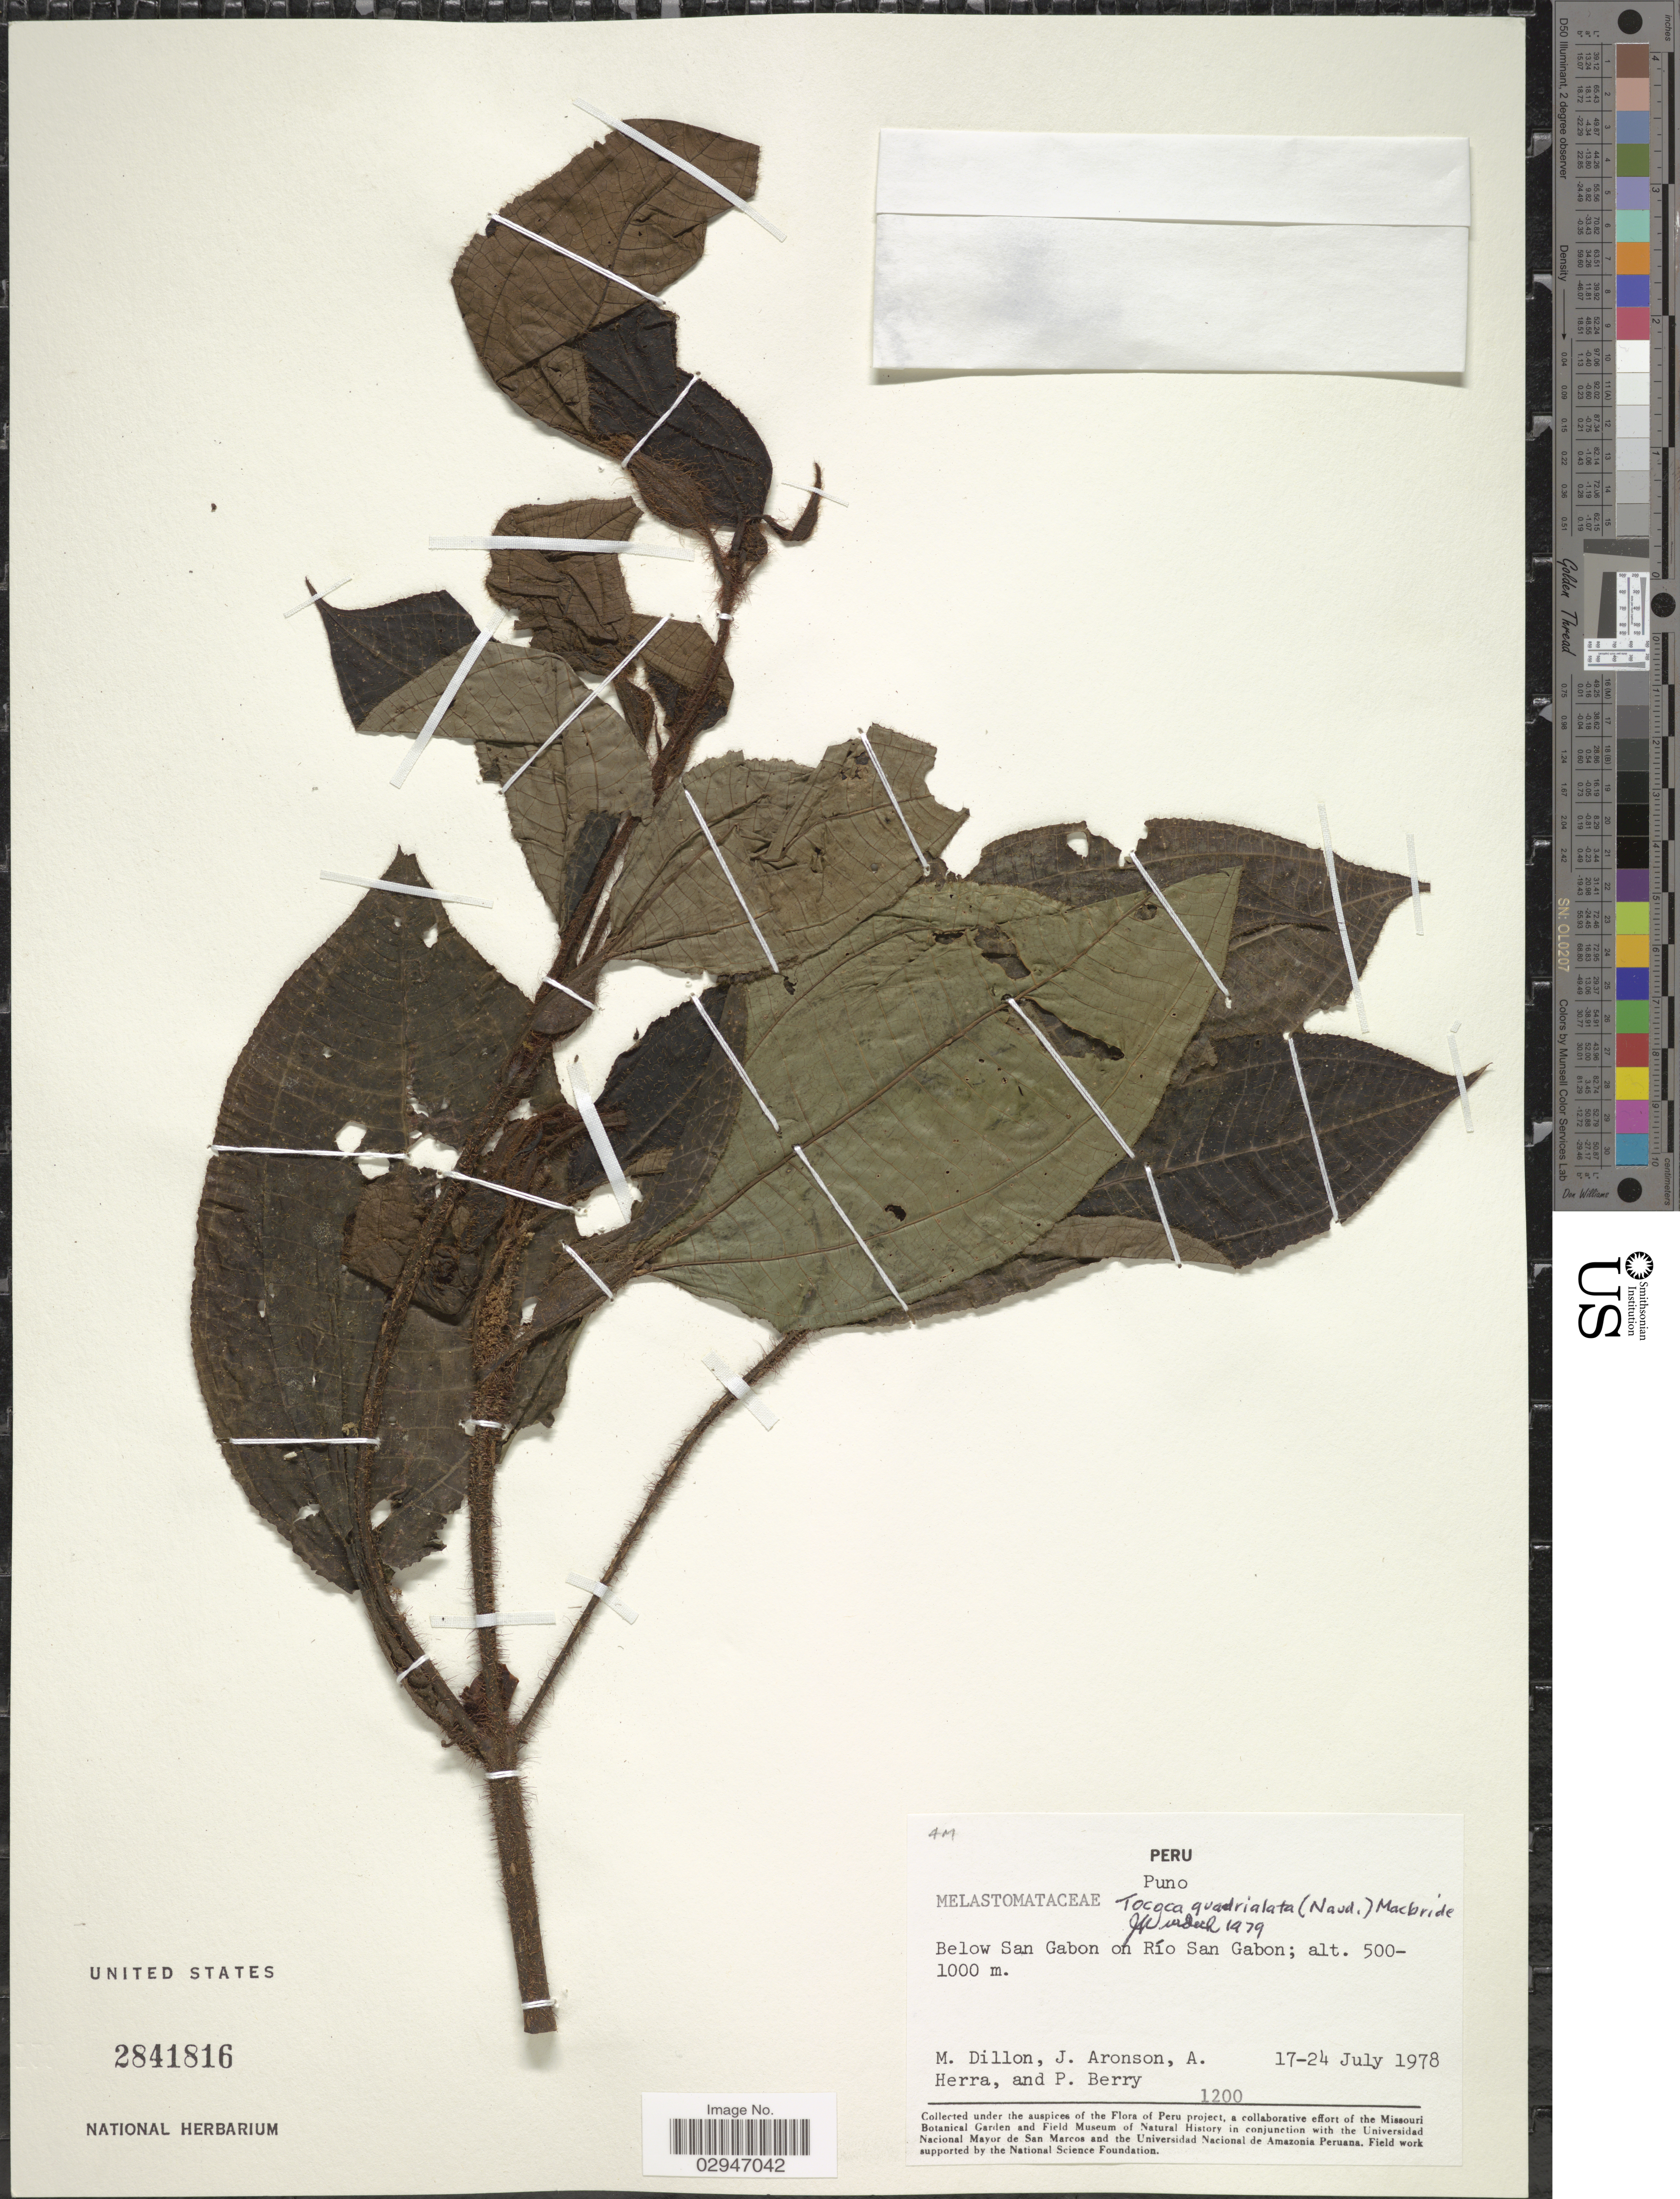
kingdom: Plantae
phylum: Tracheophyta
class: Magnoliopsida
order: Myrtales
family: Melastomataceae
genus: Tococa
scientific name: Tococa quadrialata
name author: (Naudin) J.F. Macbr.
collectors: M. O. Dillon, J. Aronson, A. Herra & P. Berry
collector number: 1200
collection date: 1978-07-17/1978-07-24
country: Peru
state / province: Puno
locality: Below San Gabon on Río San Gabon.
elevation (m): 500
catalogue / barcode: US 2841816